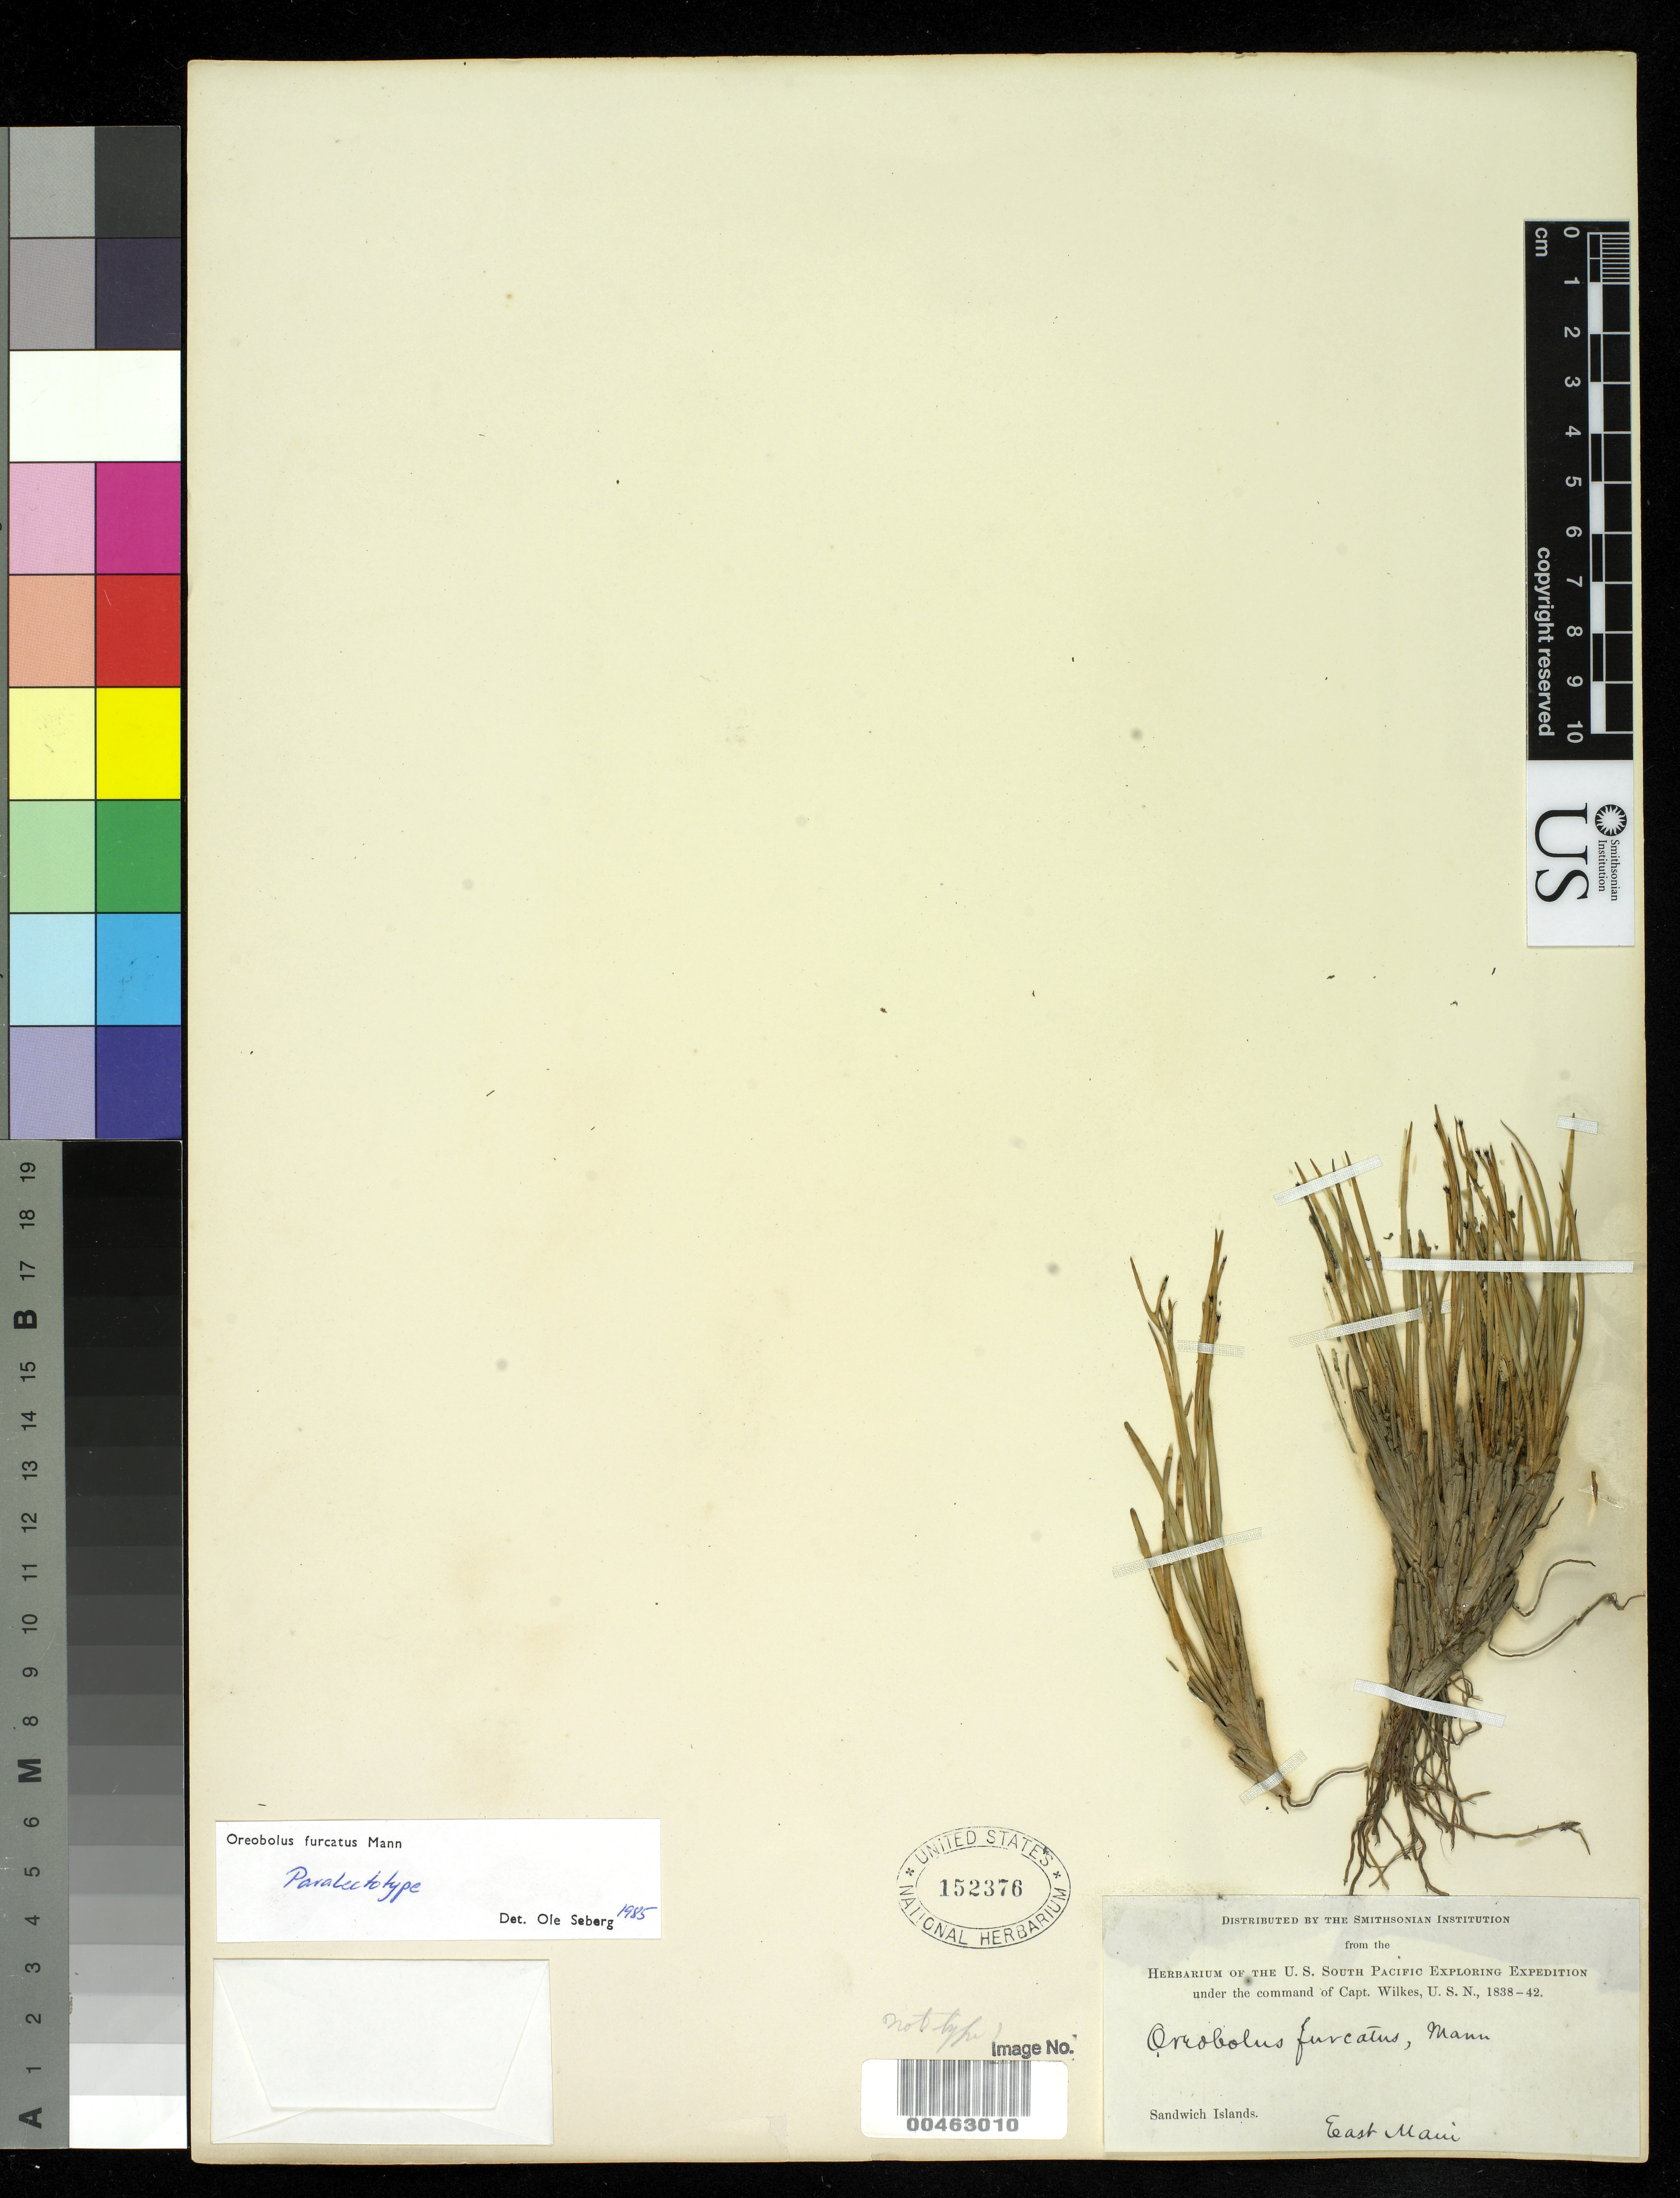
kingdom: Plantae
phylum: Tracheophyta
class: Liliopsida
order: Poales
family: Cyperaceae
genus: Oreobolus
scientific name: Oreobolus furcatus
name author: H. Mann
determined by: Seberg, O.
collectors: Wilkes Explor. Exped.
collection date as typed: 1838 to -- --- 1842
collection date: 1838/1842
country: United States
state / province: Hawaii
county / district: Maui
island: Maui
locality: E Maui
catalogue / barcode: US 152376